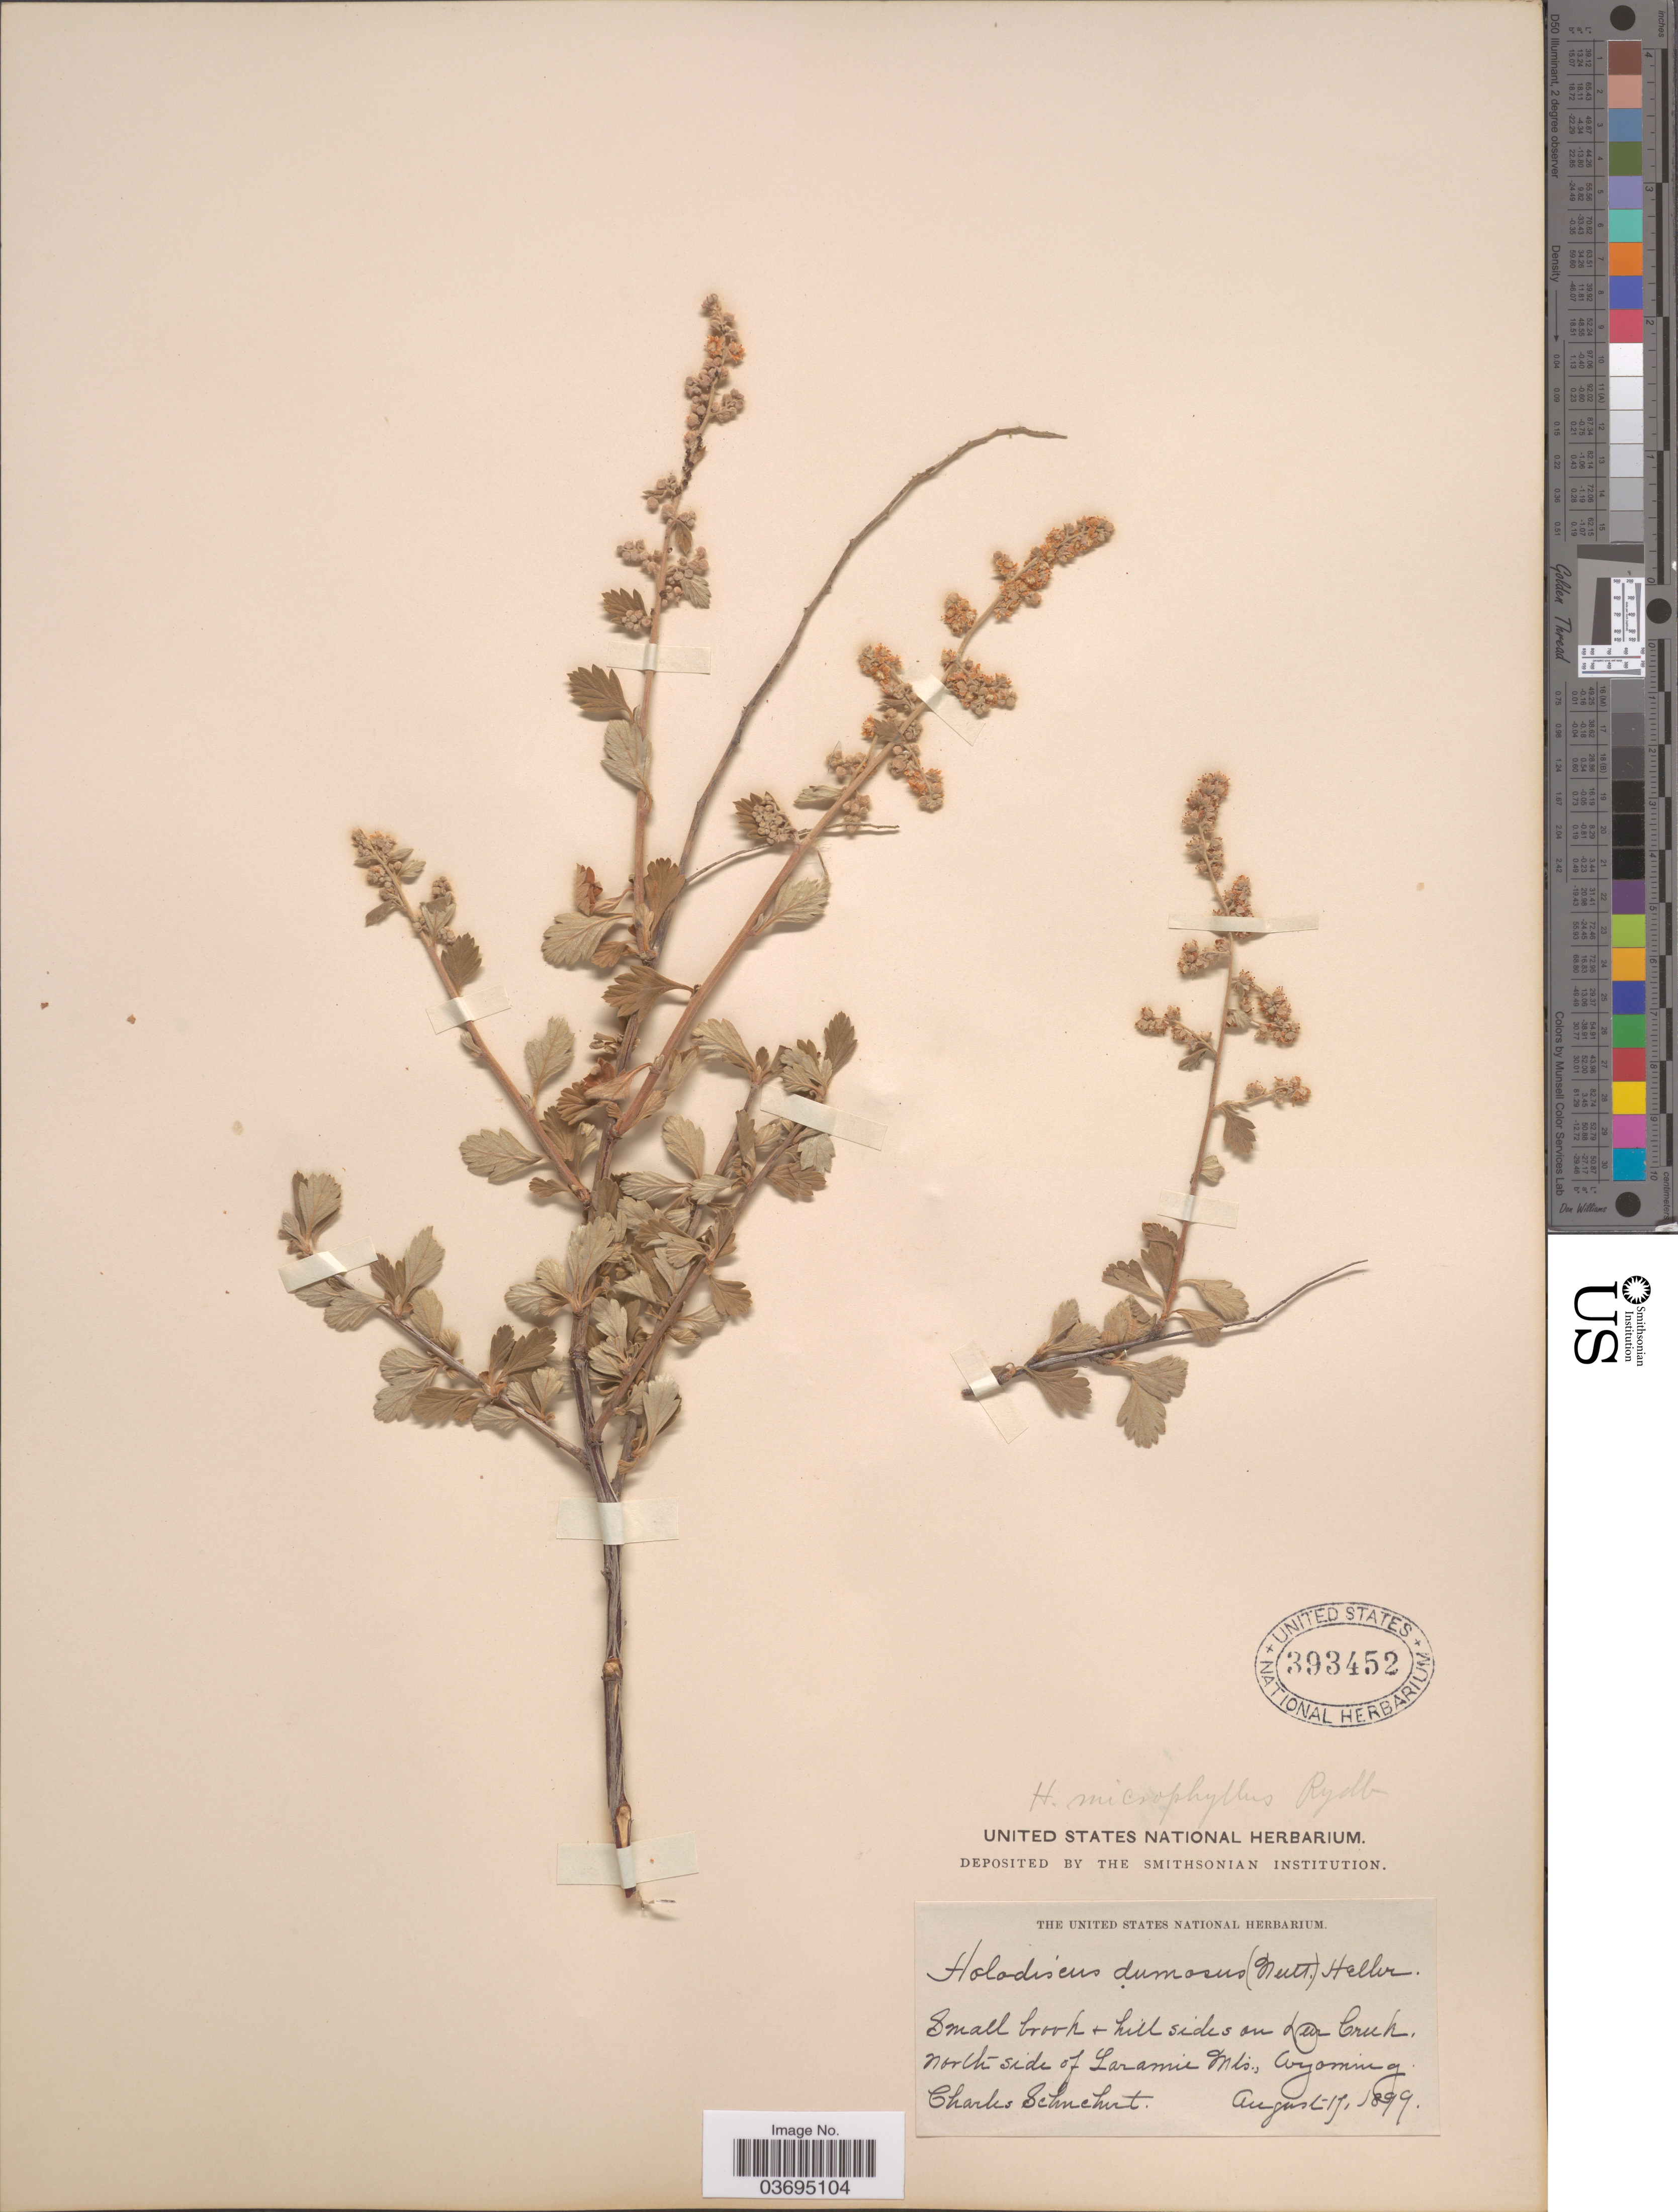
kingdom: Plantae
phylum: Tracheophyta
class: Magnoliopsida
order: Rosales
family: Rosaceae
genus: Holodiscus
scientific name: Holodiscus discolor var. microphyllus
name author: (Rydb.) Jeps.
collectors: C. Schuchert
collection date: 1899-08-17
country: United States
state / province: Wyoming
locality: Deer Creek. North side of Laramie Mts.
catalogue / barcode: US 393452